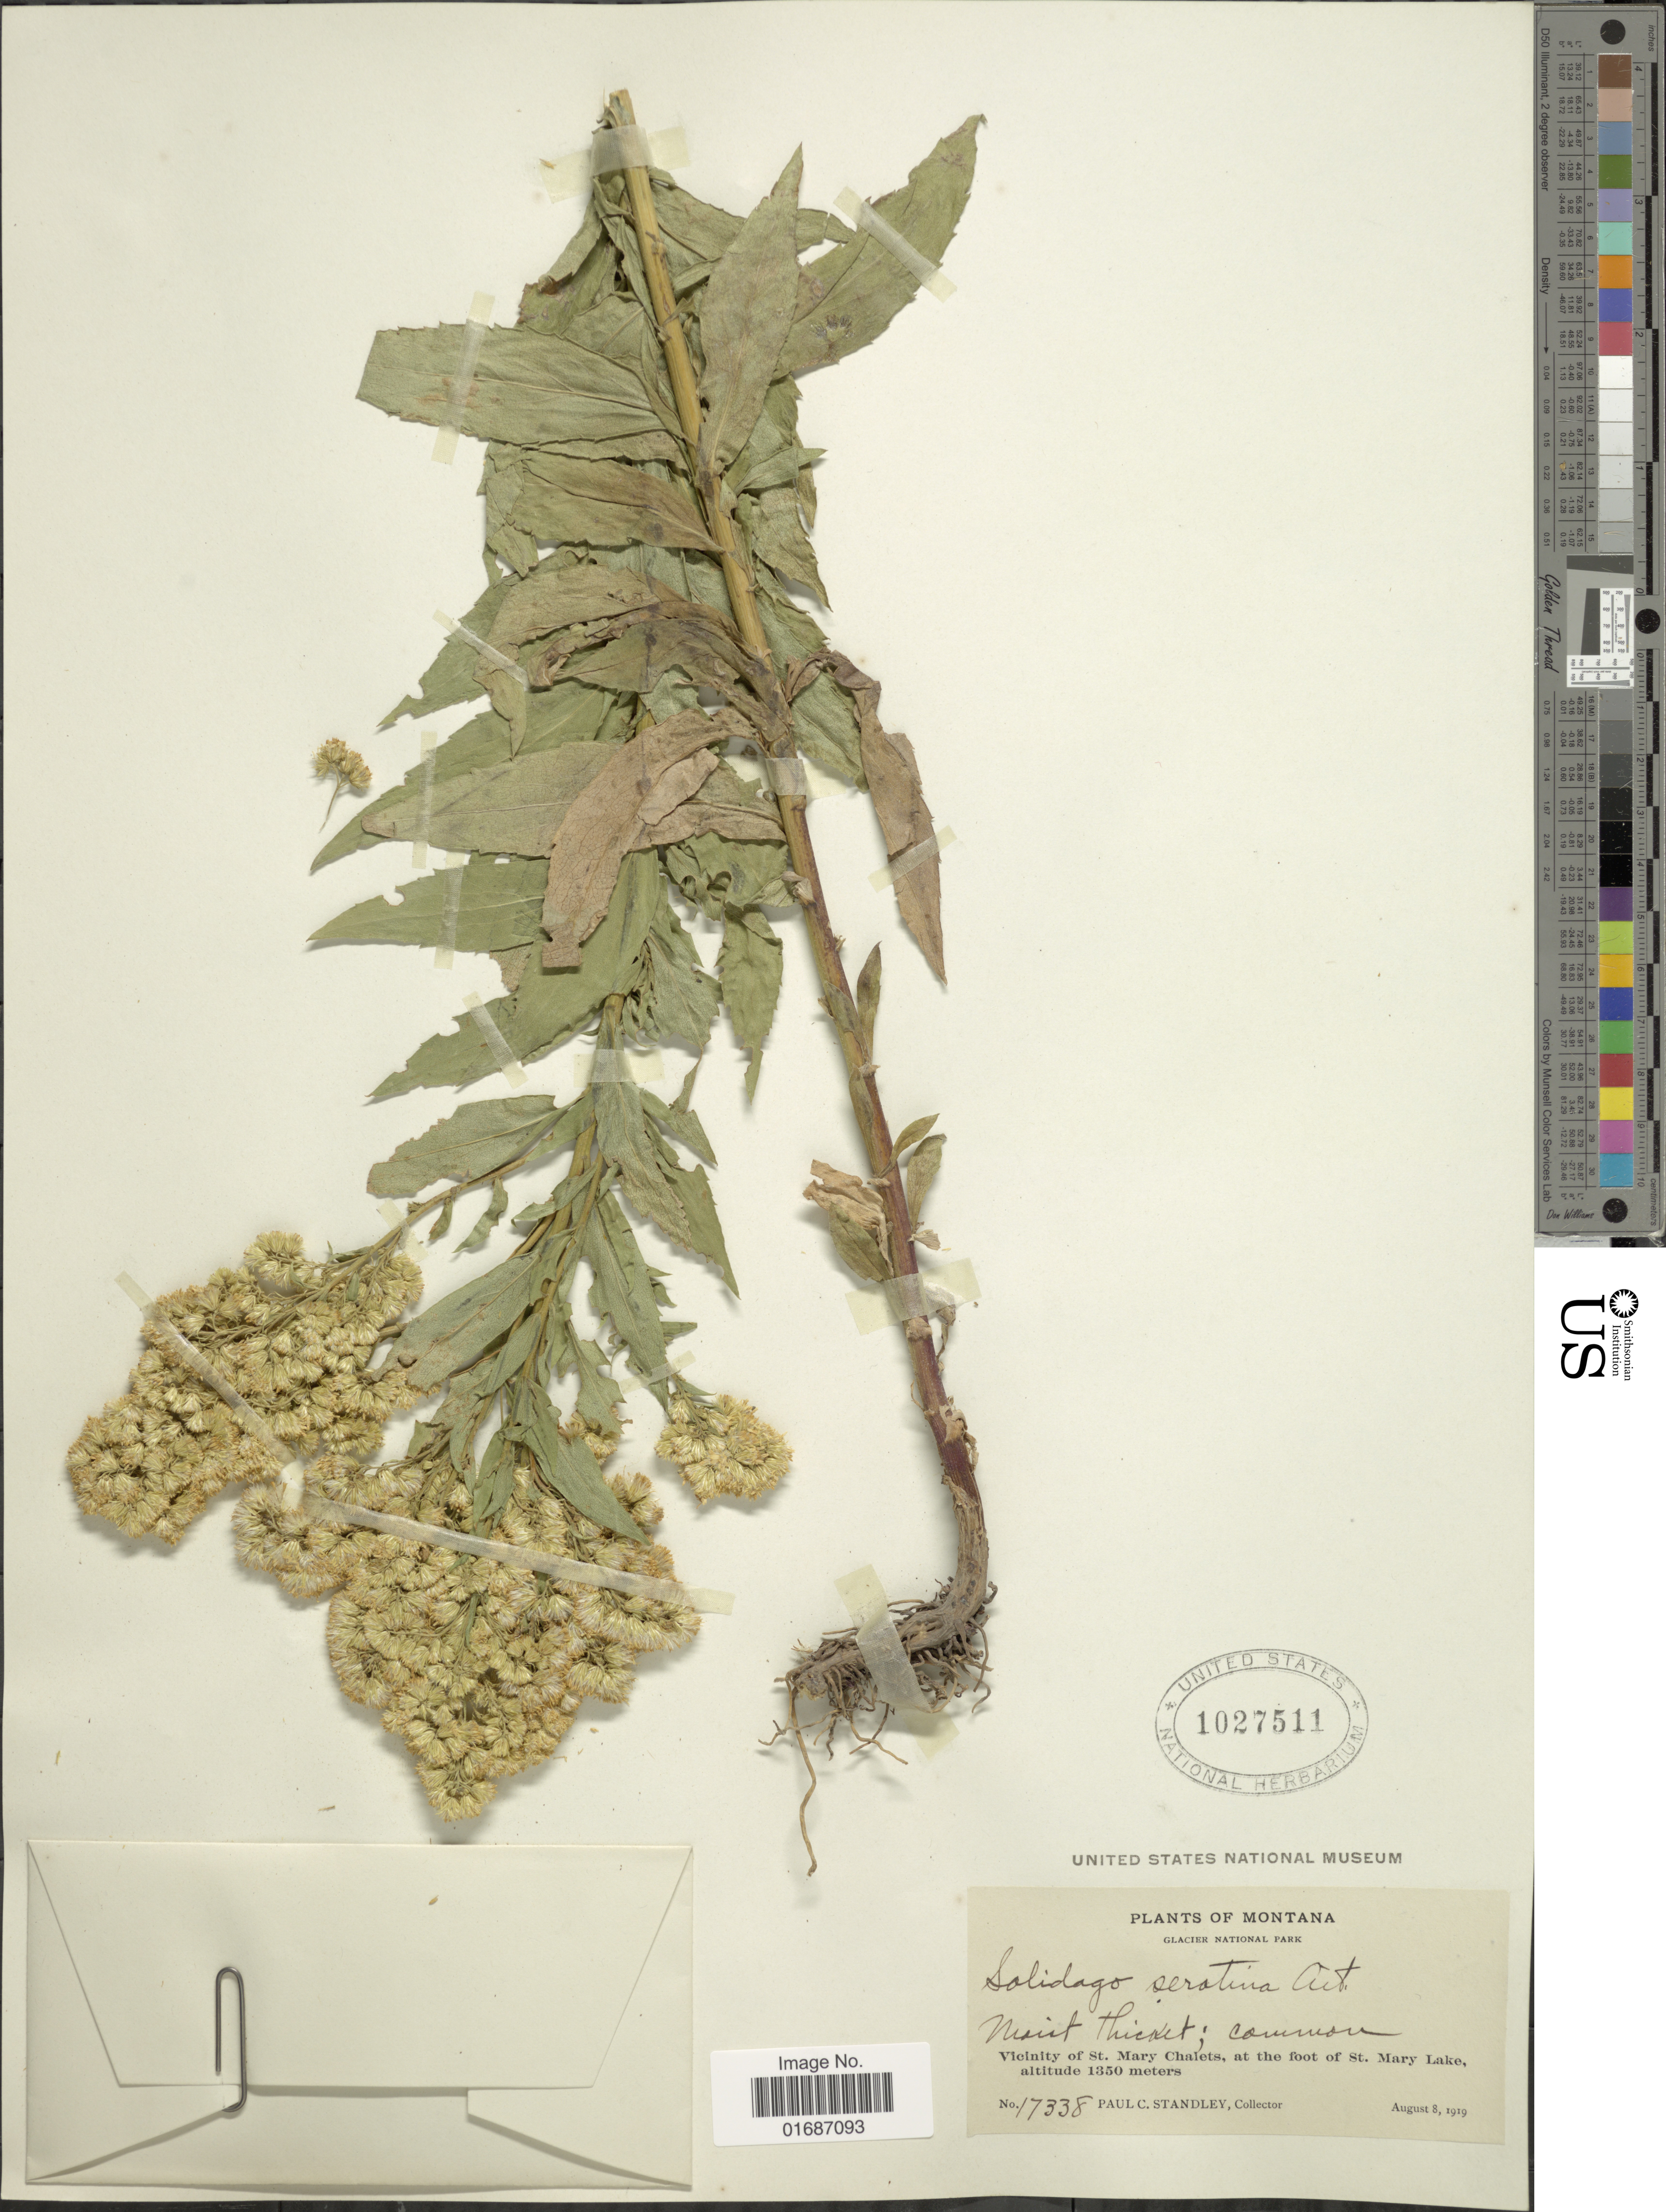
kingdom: Plantae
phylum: Tracheophyta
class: Magnoliopsida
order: Asterales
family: Asteraceae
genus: Solidago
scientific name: Solidago gigantea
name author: Aiton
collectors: P. C. Standley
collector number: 17338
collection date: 1919-08-08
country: United States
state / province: Montana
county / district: Glacier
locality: Glacier National Park, Vicinity of St. Mary Chalets, at the foot of St. Mary Lake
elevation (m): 1350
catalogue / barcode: US 1027511